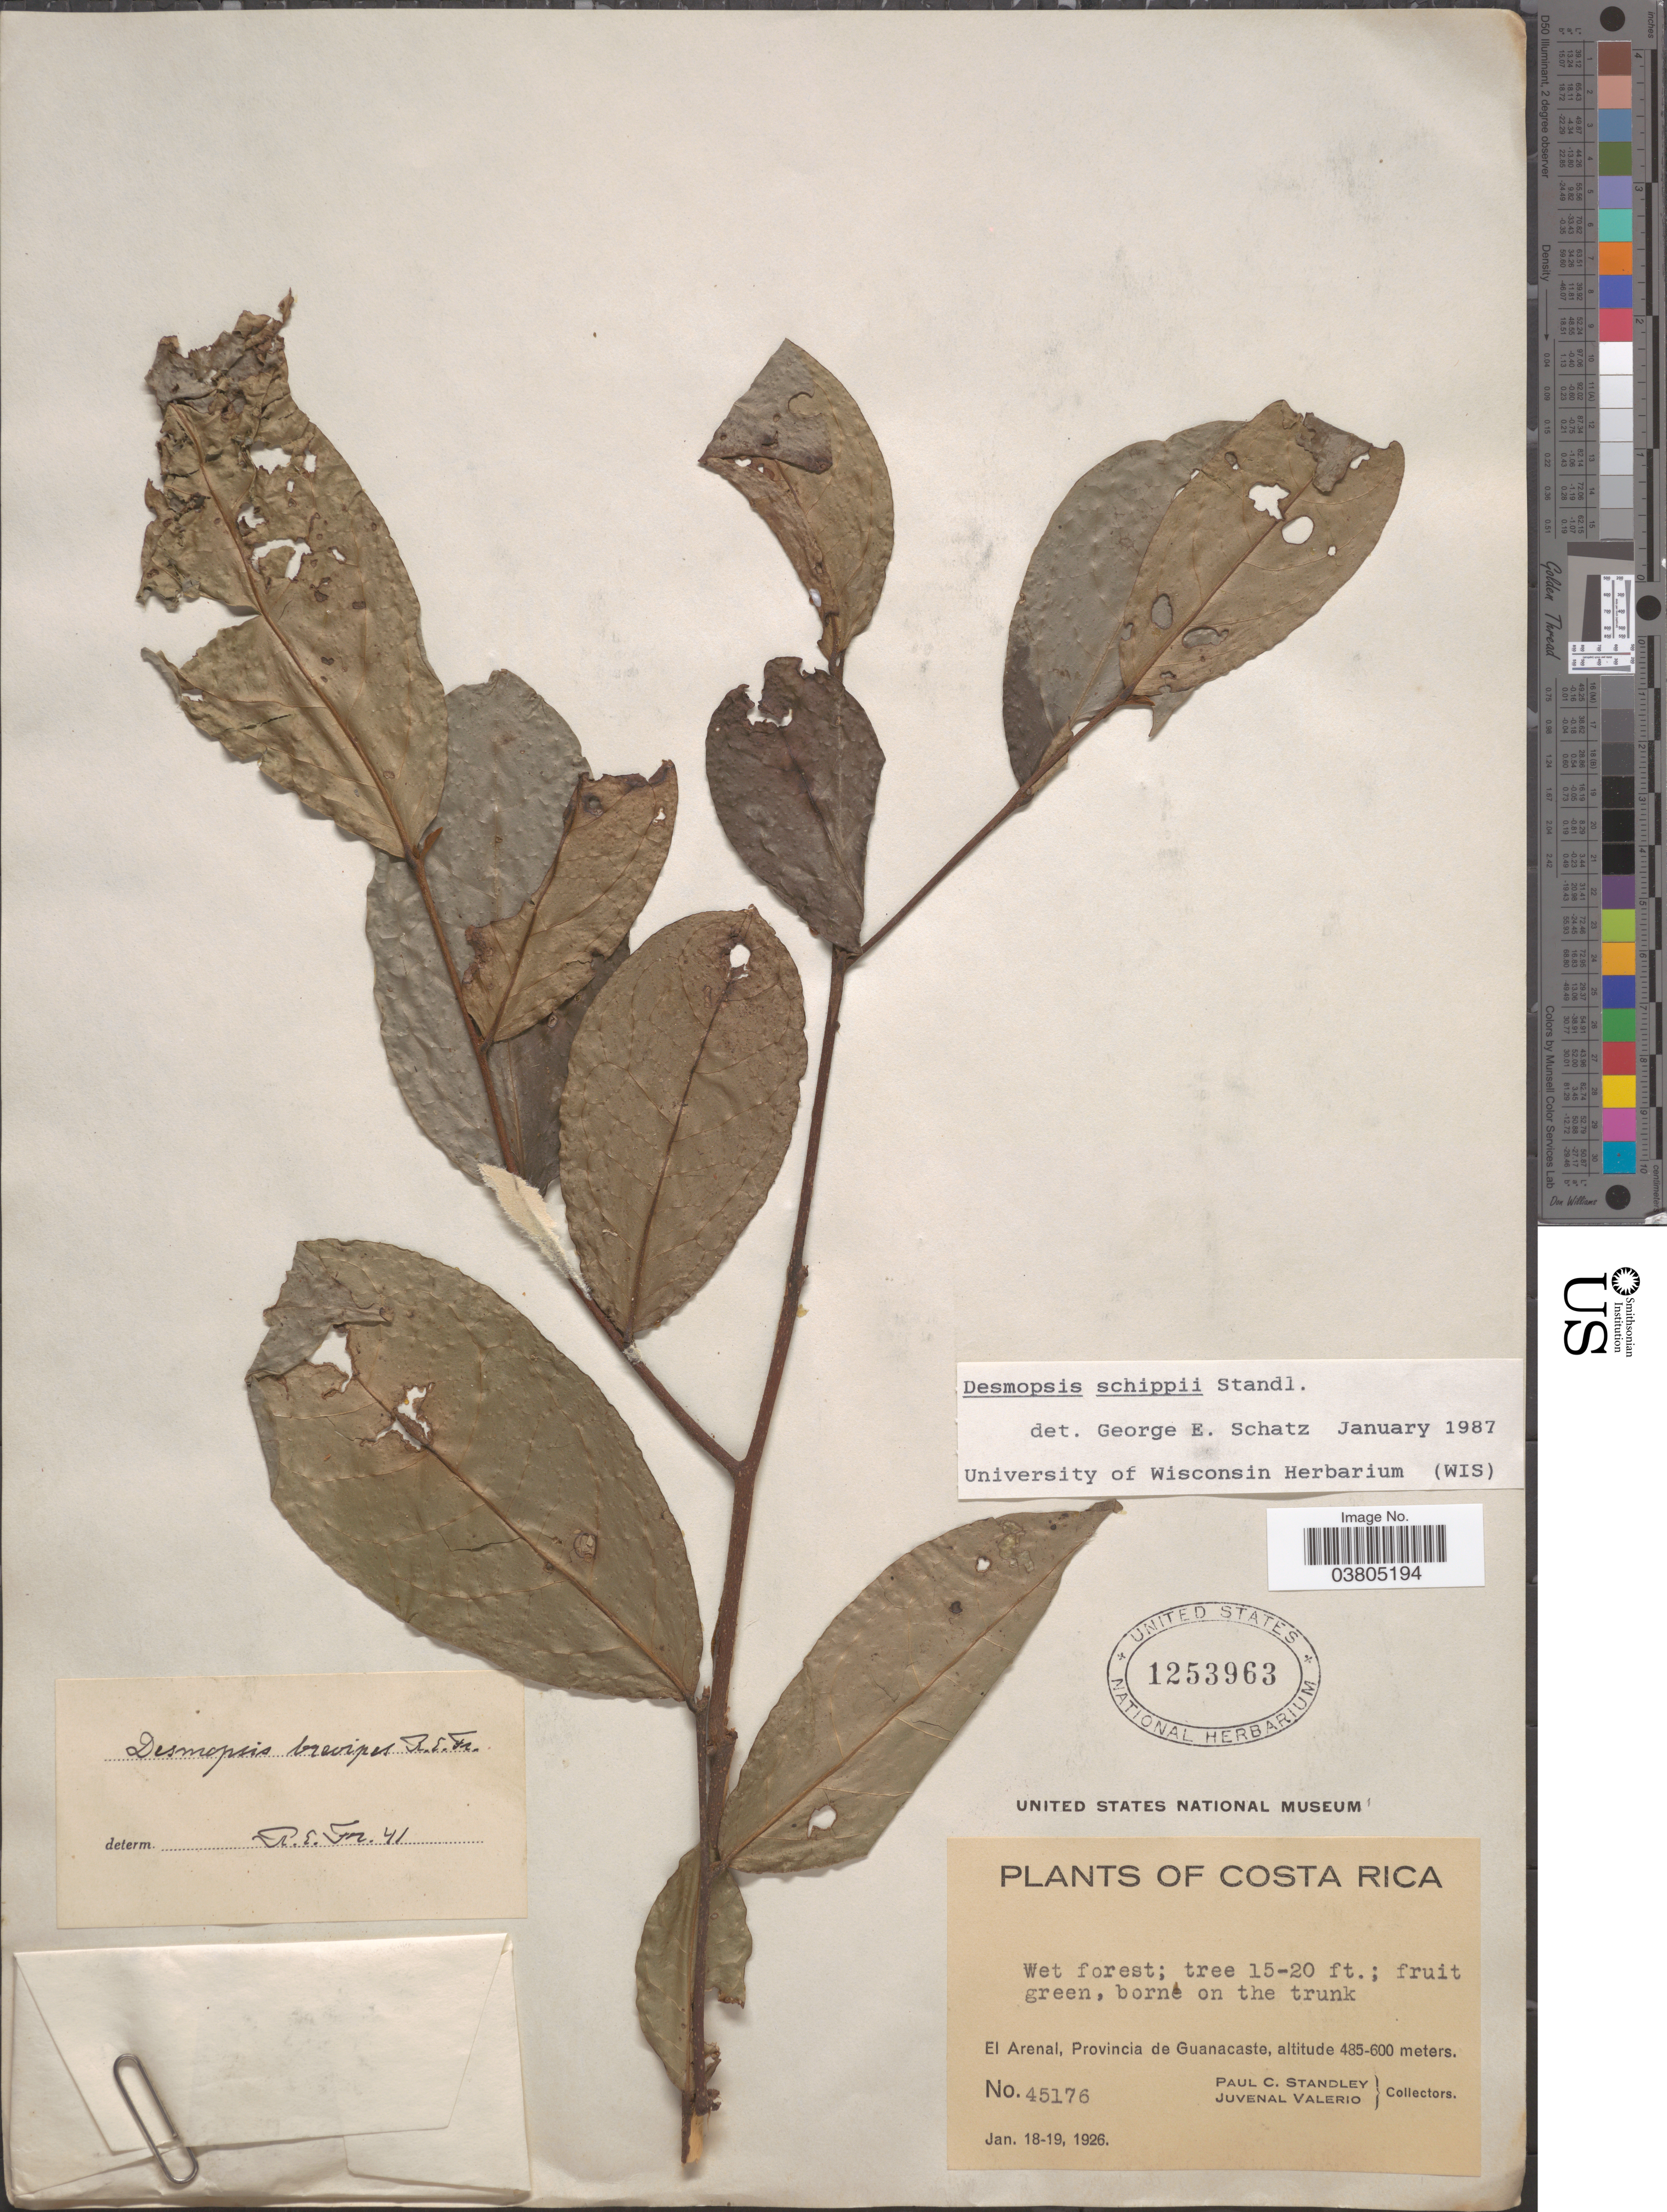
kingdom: Plantae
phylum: Tracheophyta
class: Magnoliopsida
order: Magnoliales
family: Annonaceae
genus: Desmopsis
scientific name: Desmopsis schippii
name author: Standl.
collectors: P. C. Standley & J. Valerio R.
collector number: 45176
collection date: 1926-01-18/1926-01-19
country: Costa Rica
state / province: Guanacaste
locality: El Arenal.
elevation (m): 485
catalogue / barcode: US 1253963